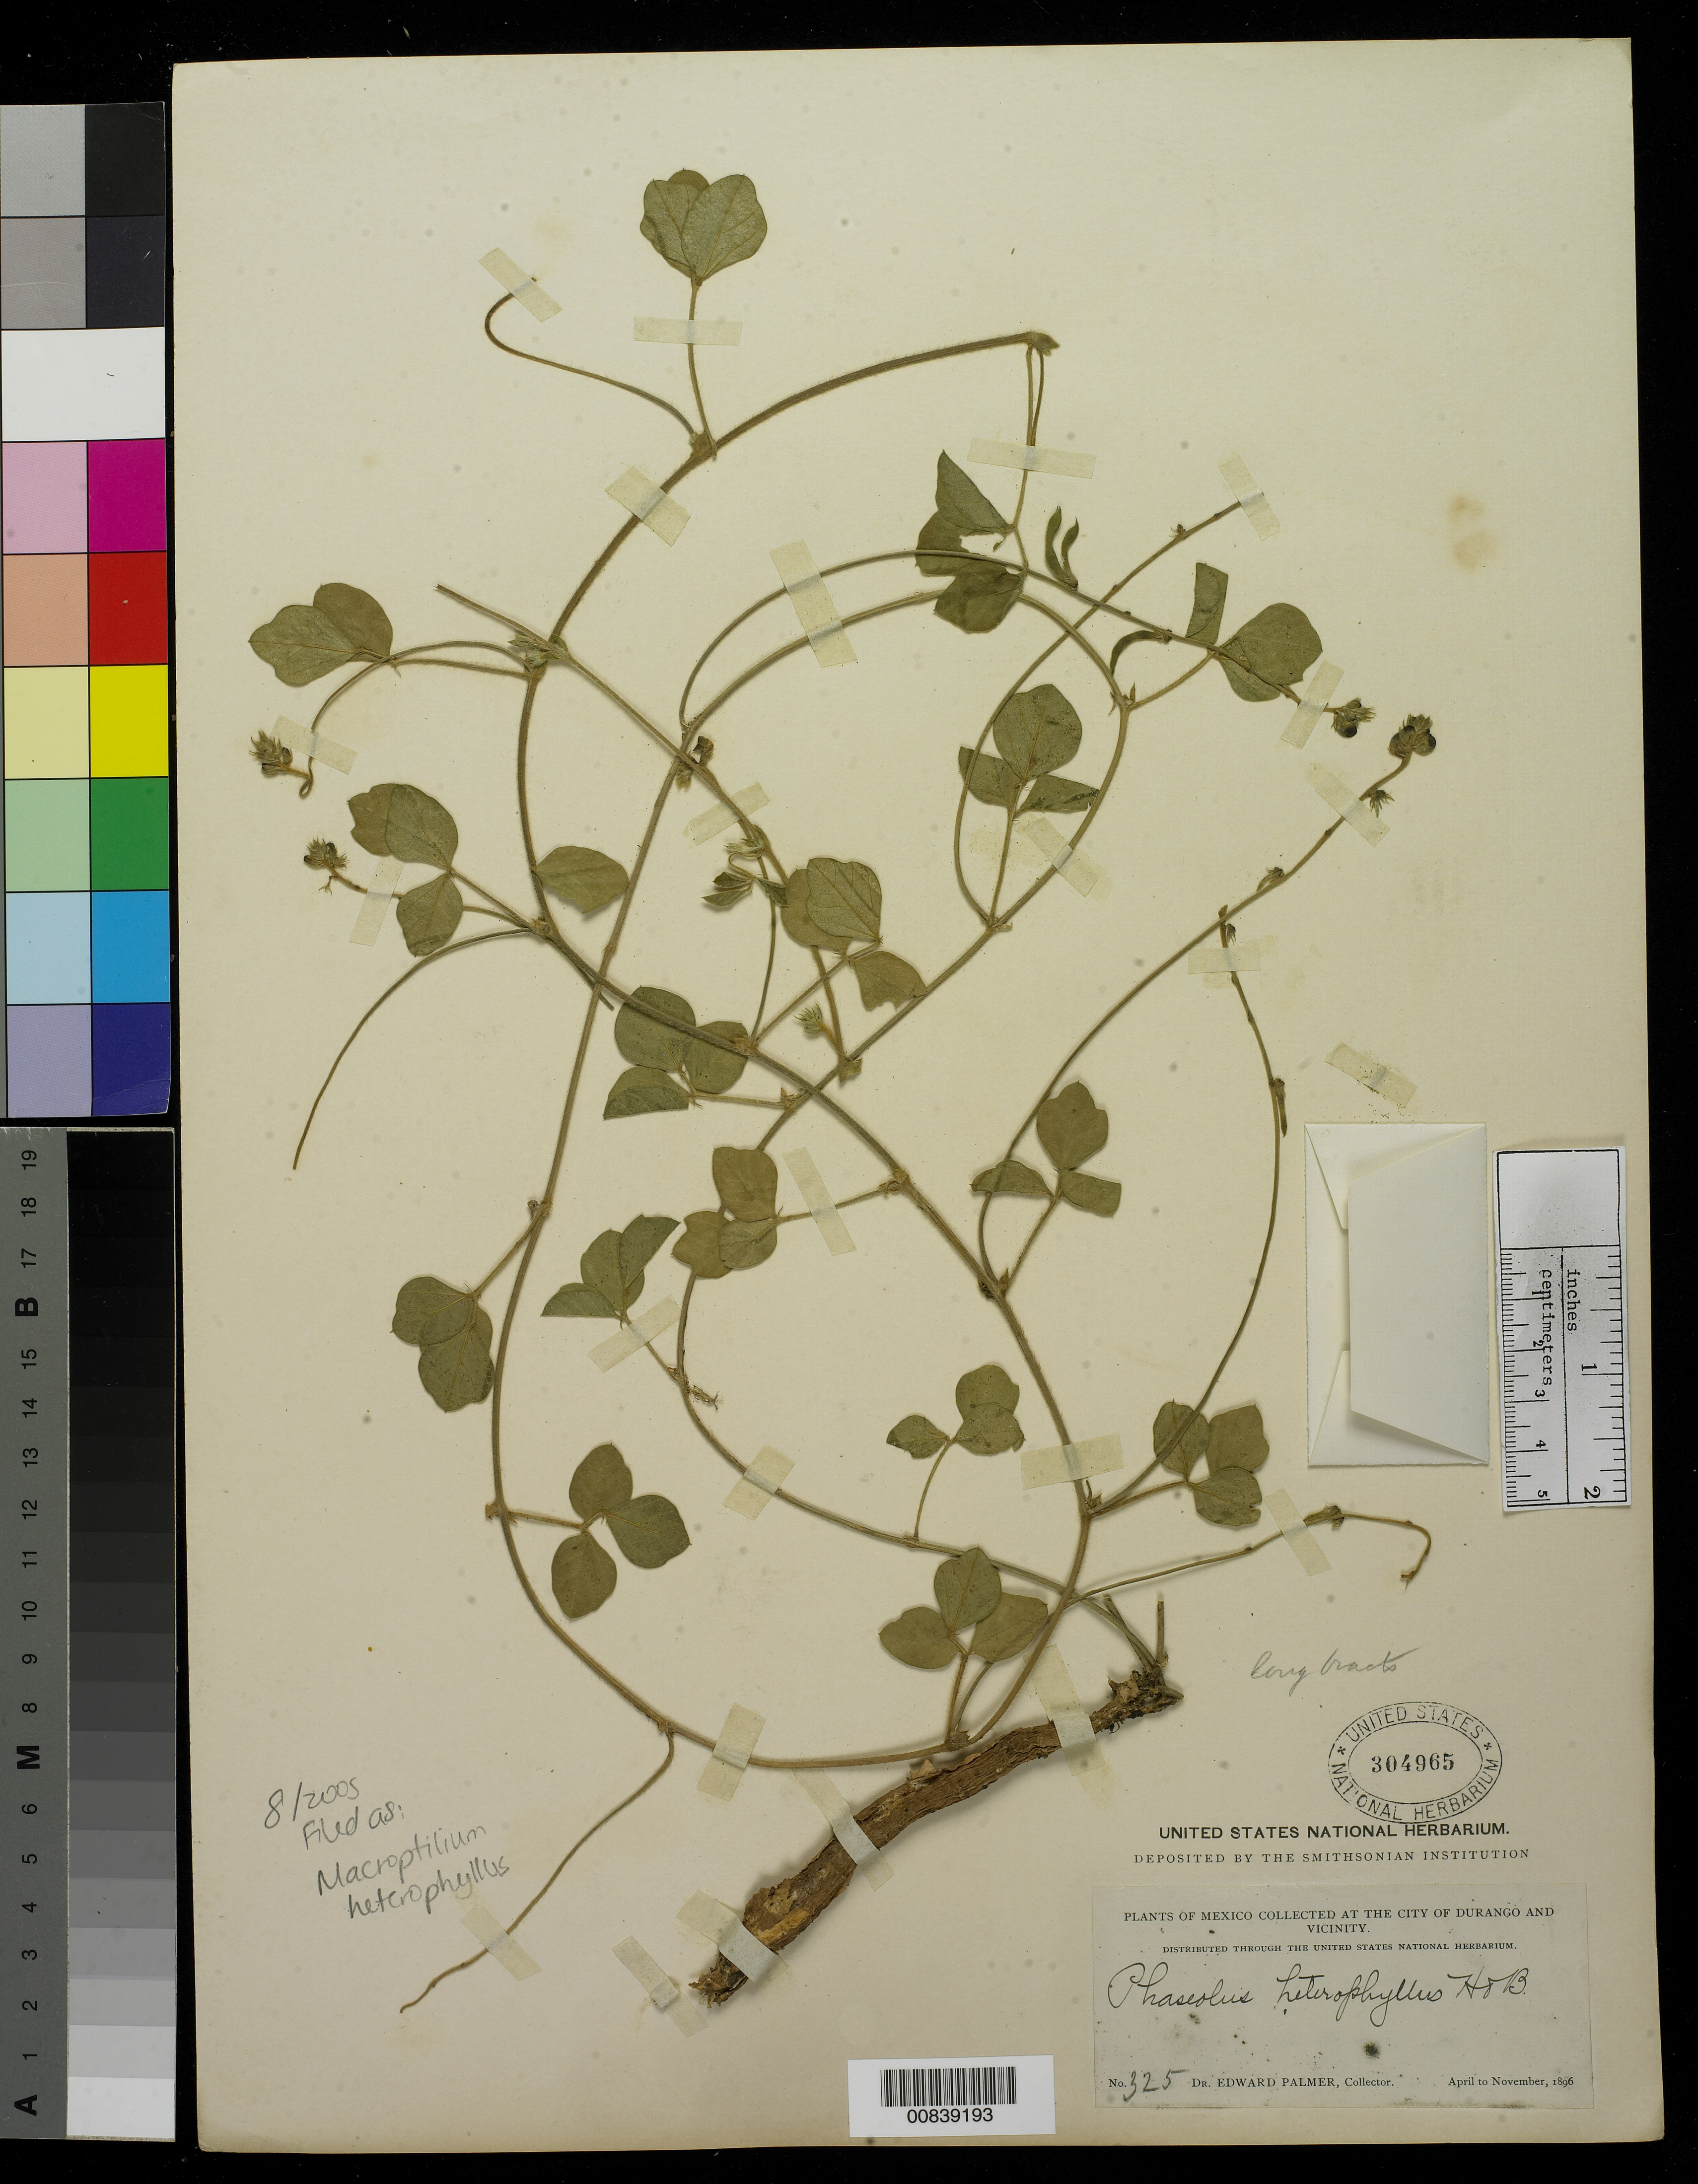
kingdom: Plantae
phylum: Tracheophyta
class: Magnoliopsida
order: Fabales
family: Fabaceae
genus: Macroptilium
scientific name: Macroptilium gibbosifolium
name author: (Ortega) A. Delgado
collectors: E. Palmer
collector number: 325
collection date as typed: Apr 1896 to -- Nov 1896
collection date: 1896-04/1896-11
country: Mexico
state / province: Durango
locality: City of Durango and vicinity.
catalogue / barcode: US 304965